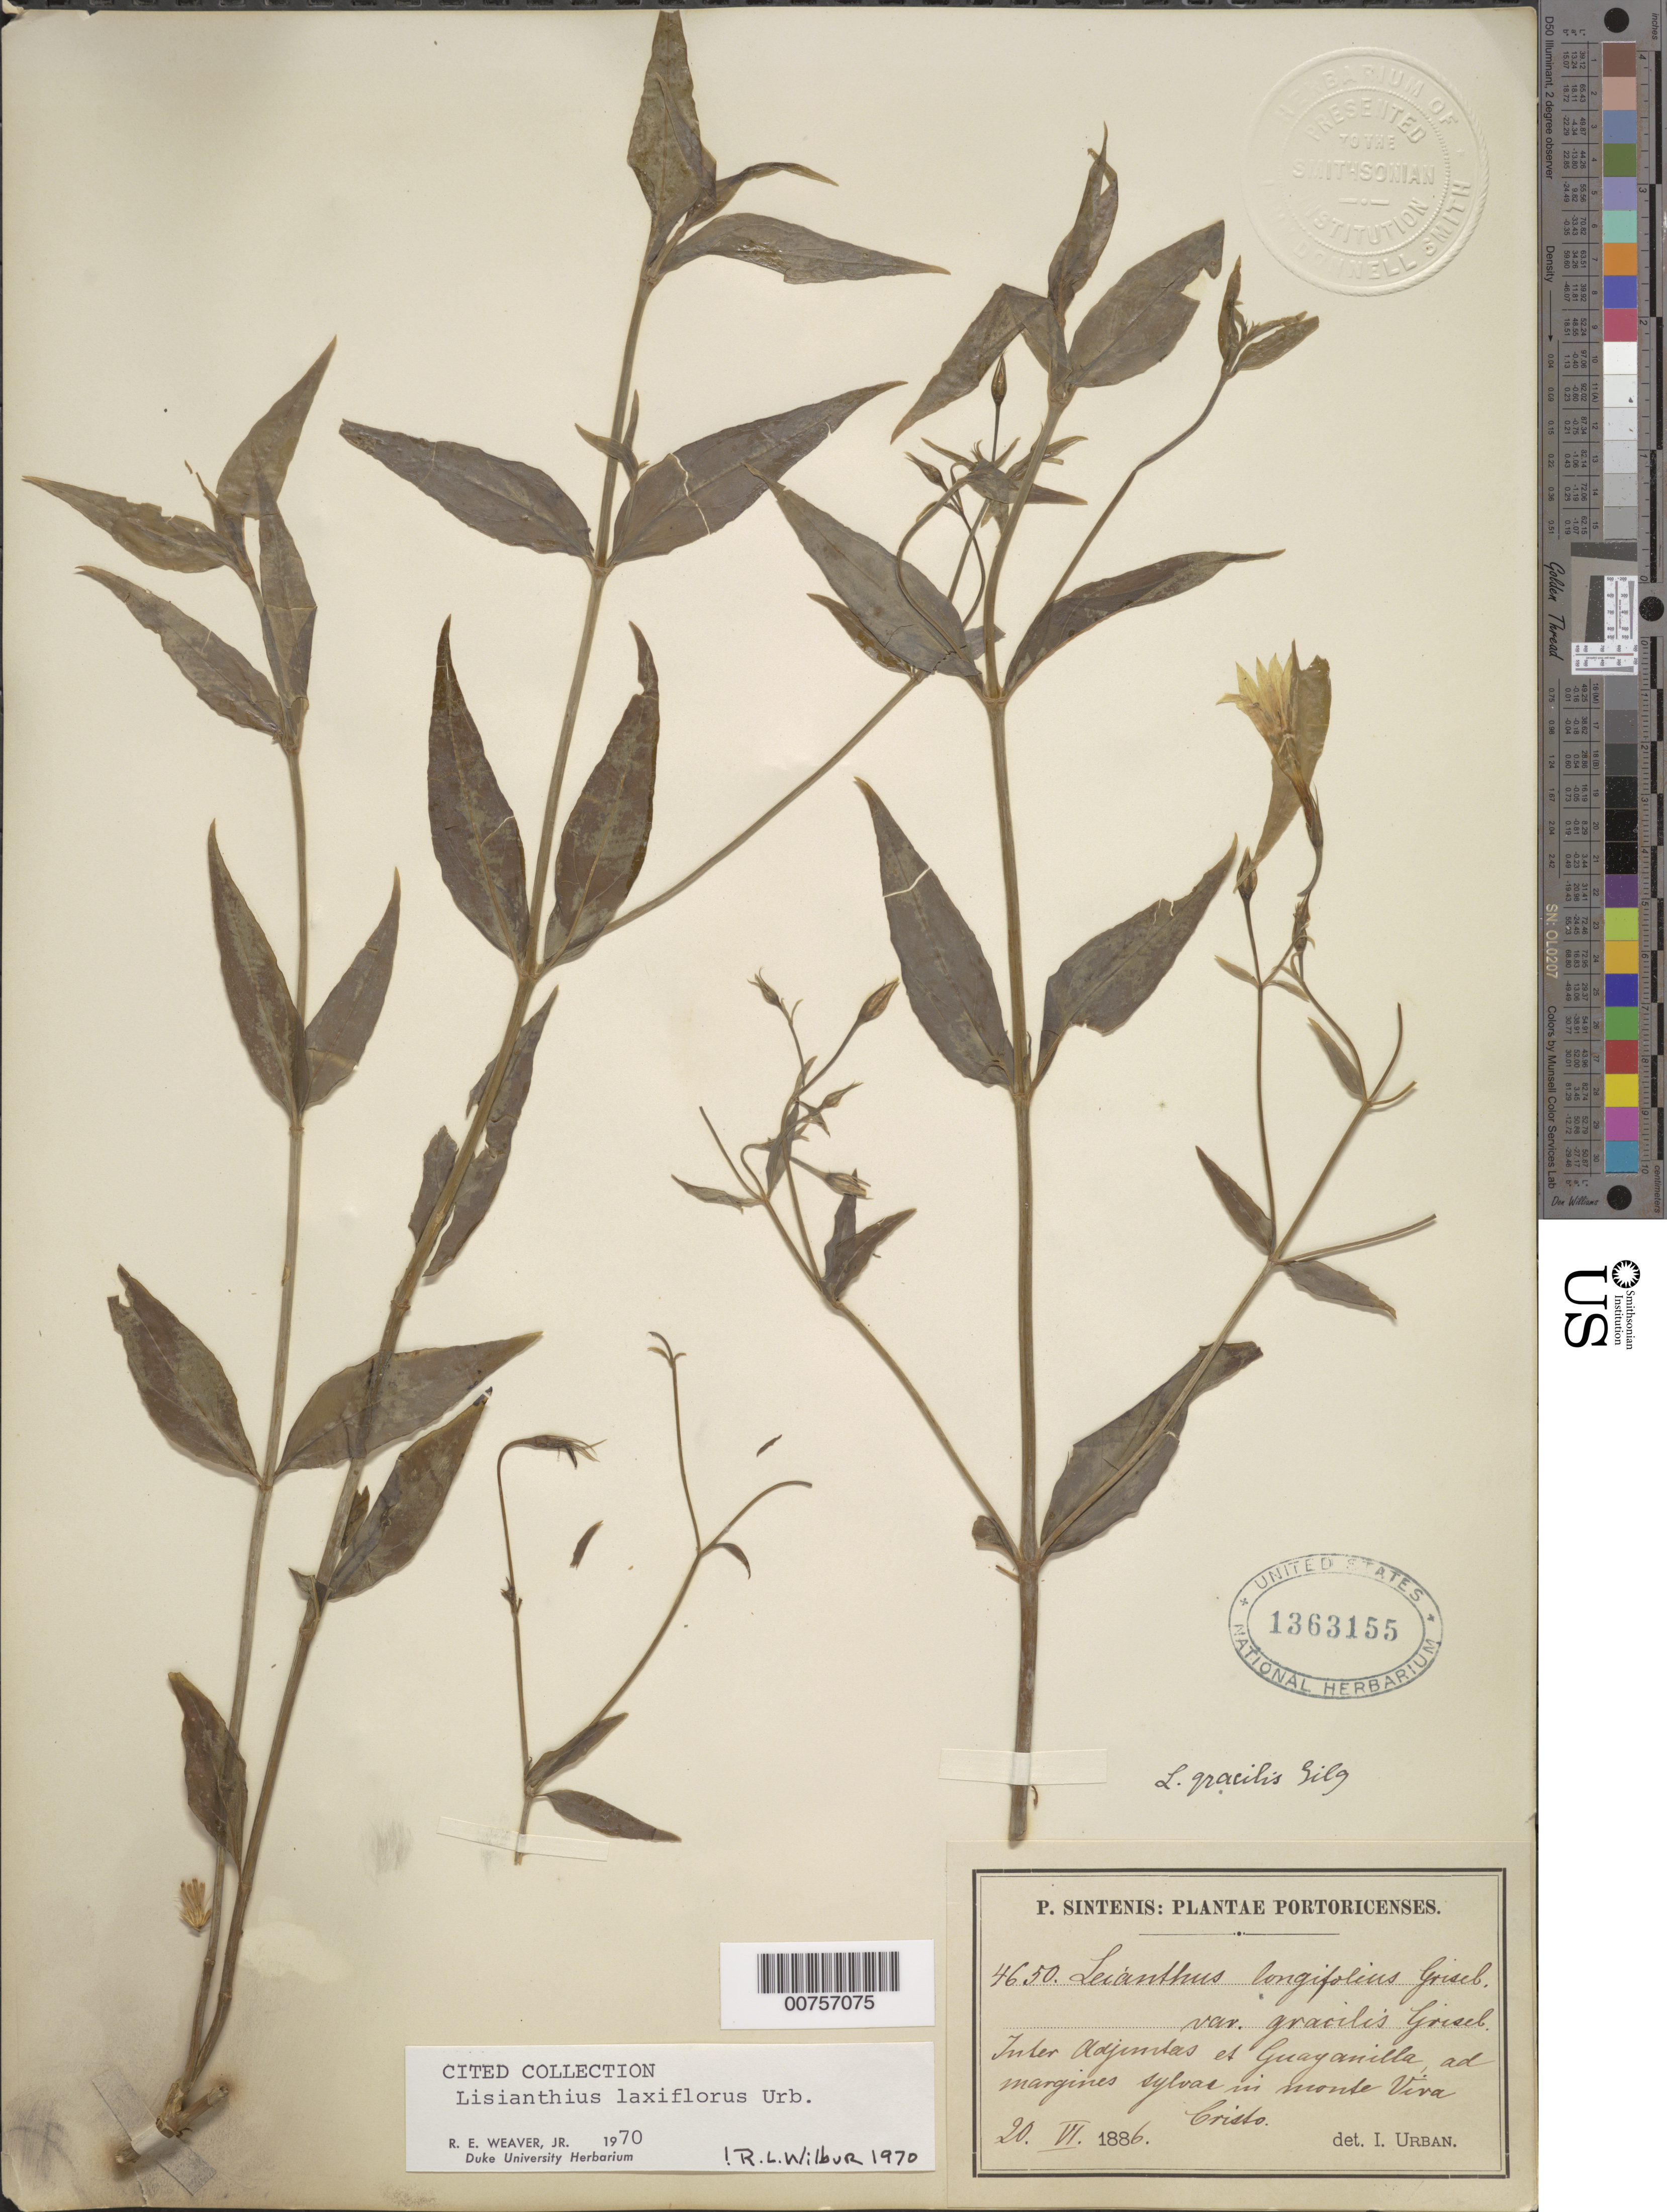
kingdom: Plantae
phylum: Tracheophyta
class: Magnoliopsida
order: Gentianales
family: Gentianaceae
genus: Lisianthius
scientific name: Lisianthius laxiflorus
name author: Urb.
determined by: Wilbur, R. L.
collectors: P. Sintenis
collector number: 4650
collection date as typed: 20 Jun 1886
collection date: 1886-06-20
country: Puerto Rico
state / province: Adjuntas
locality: Inter Adjuntas et Guayanilla, ad margines sylva in monte Viva Cristo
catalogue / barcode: US 1363155